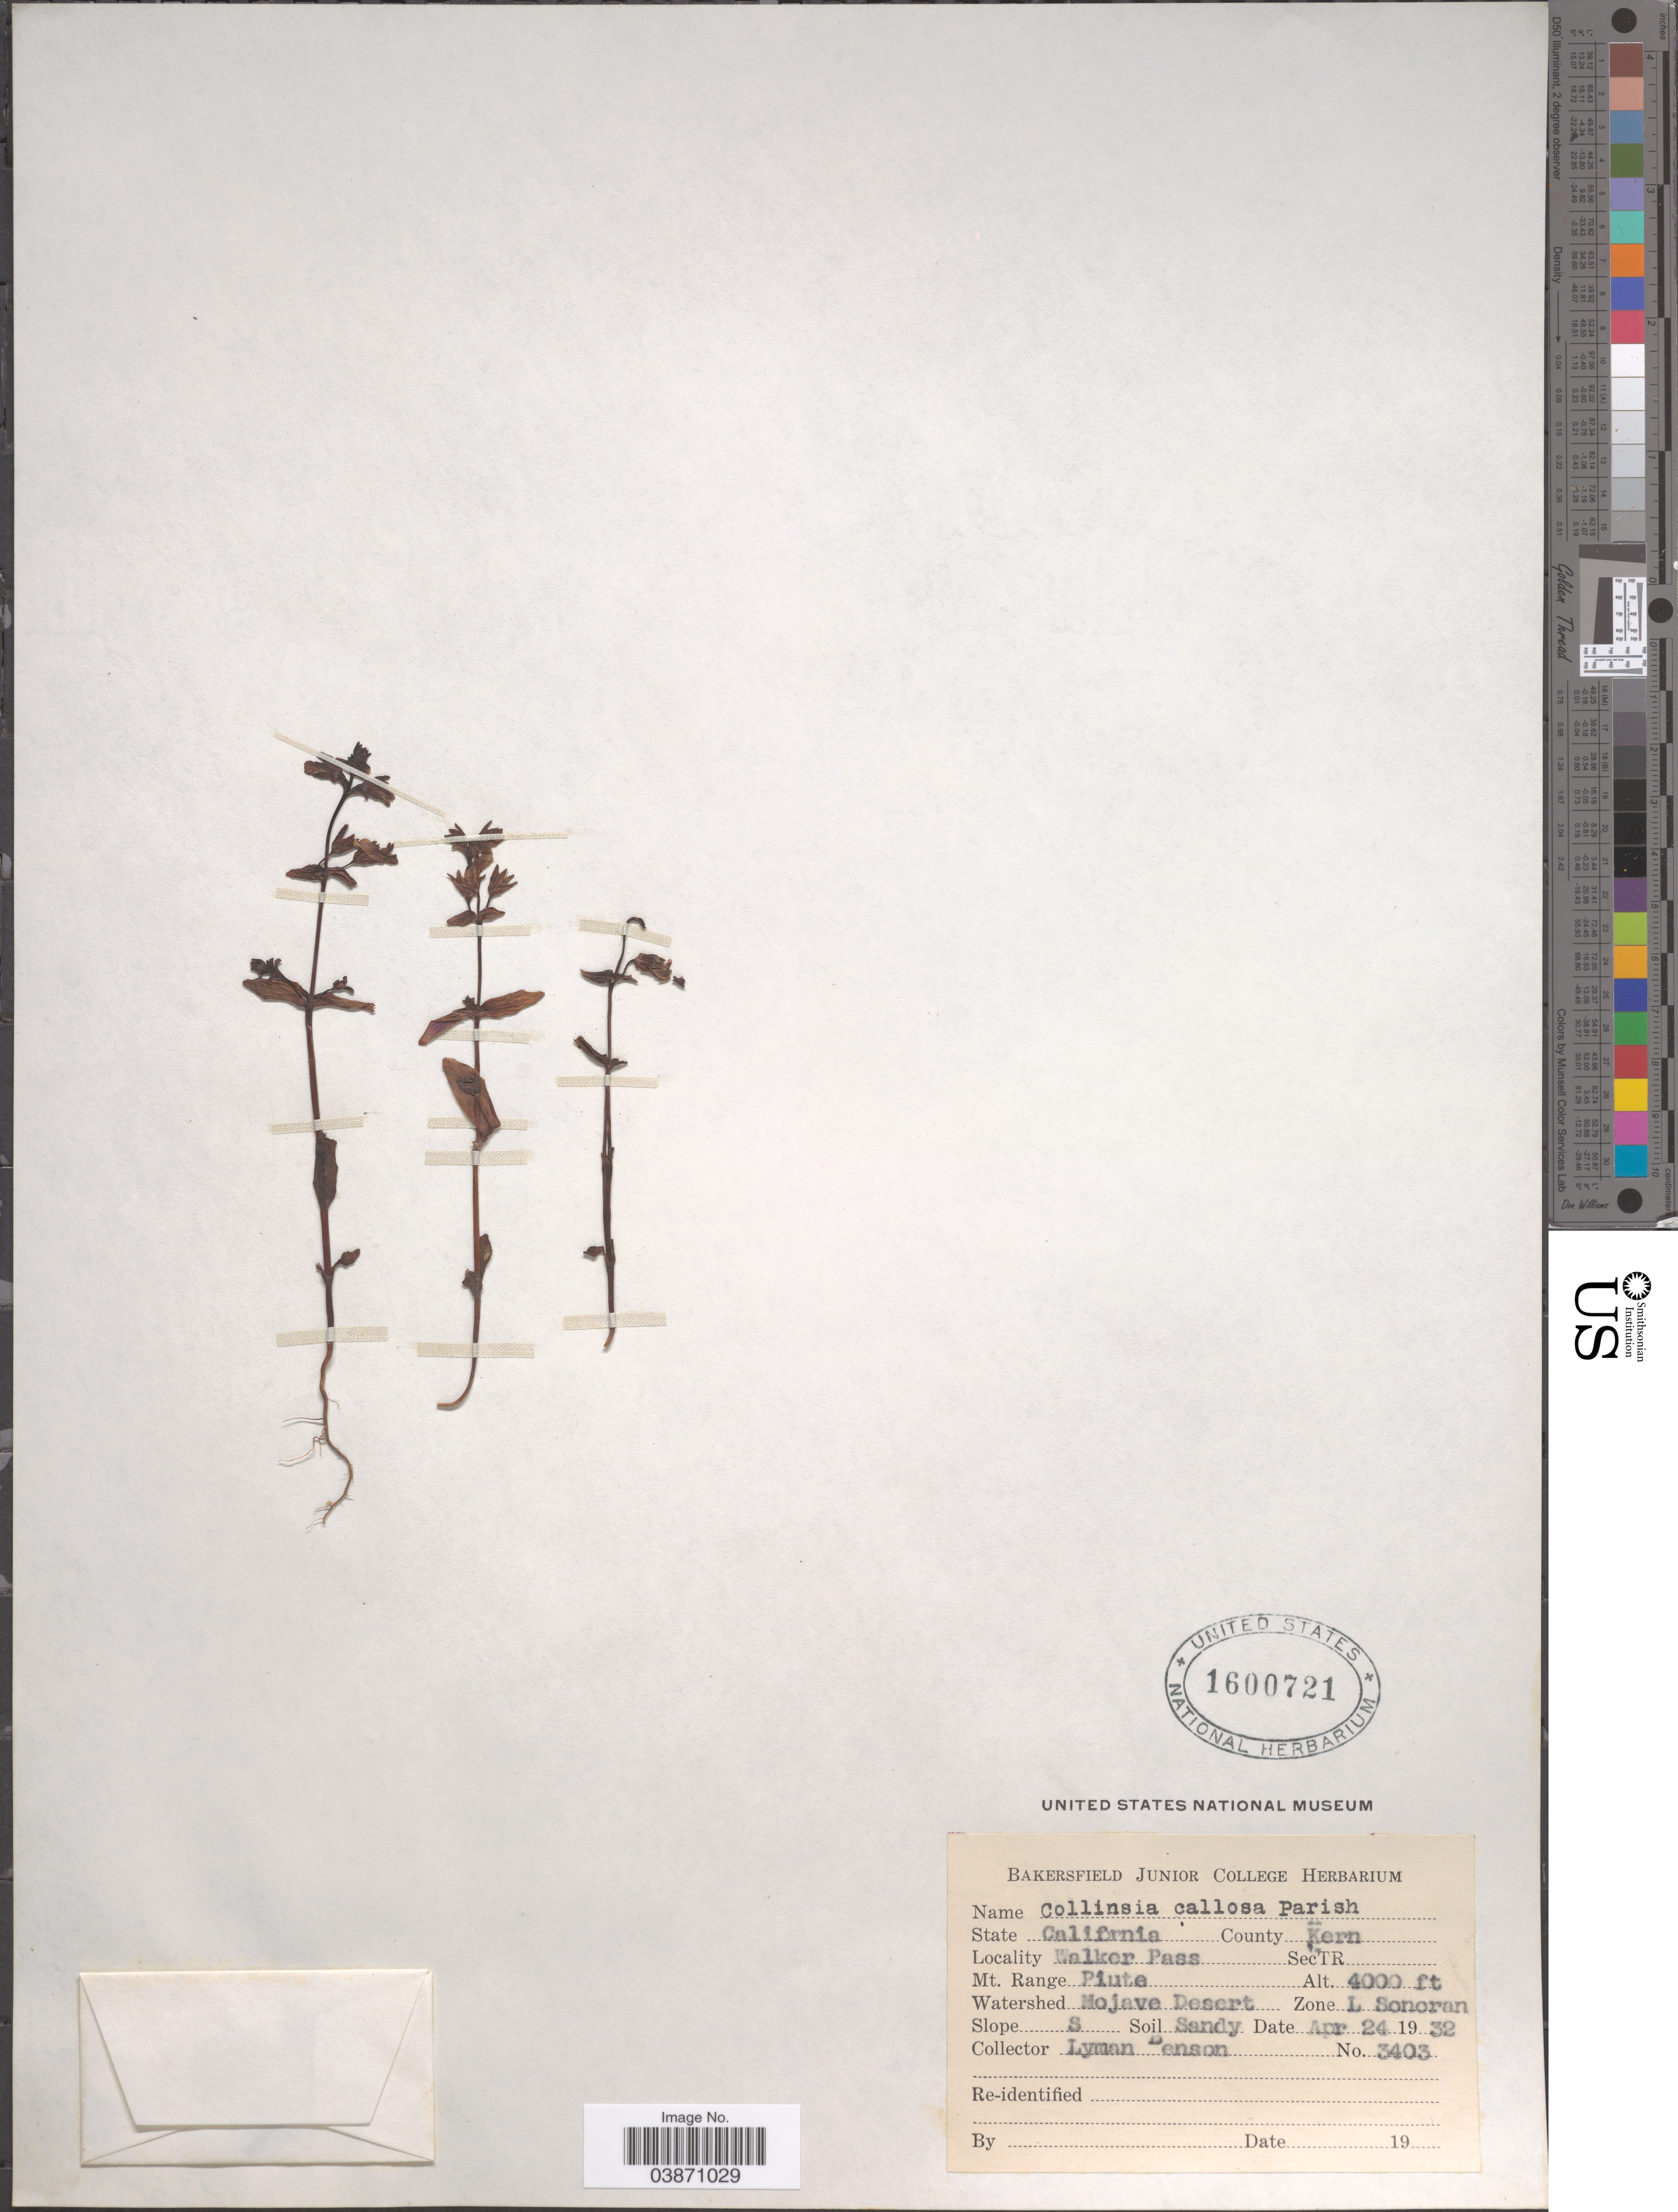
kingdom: Plantae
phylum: Tracheophyta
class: Magnoliopsida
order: Lamiales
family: Plantaginaceae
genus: Collinsia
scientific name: Collinsia callosa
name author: Parish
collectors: L. D. Benson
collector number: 3403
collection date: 1932-04-24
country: United States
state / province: California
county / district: Kern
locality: County Kern. Walker Pass. Mt. Range Piute. Mojave Desert. Zone L Sonoran.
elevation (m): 1219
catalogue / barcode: US 1600721